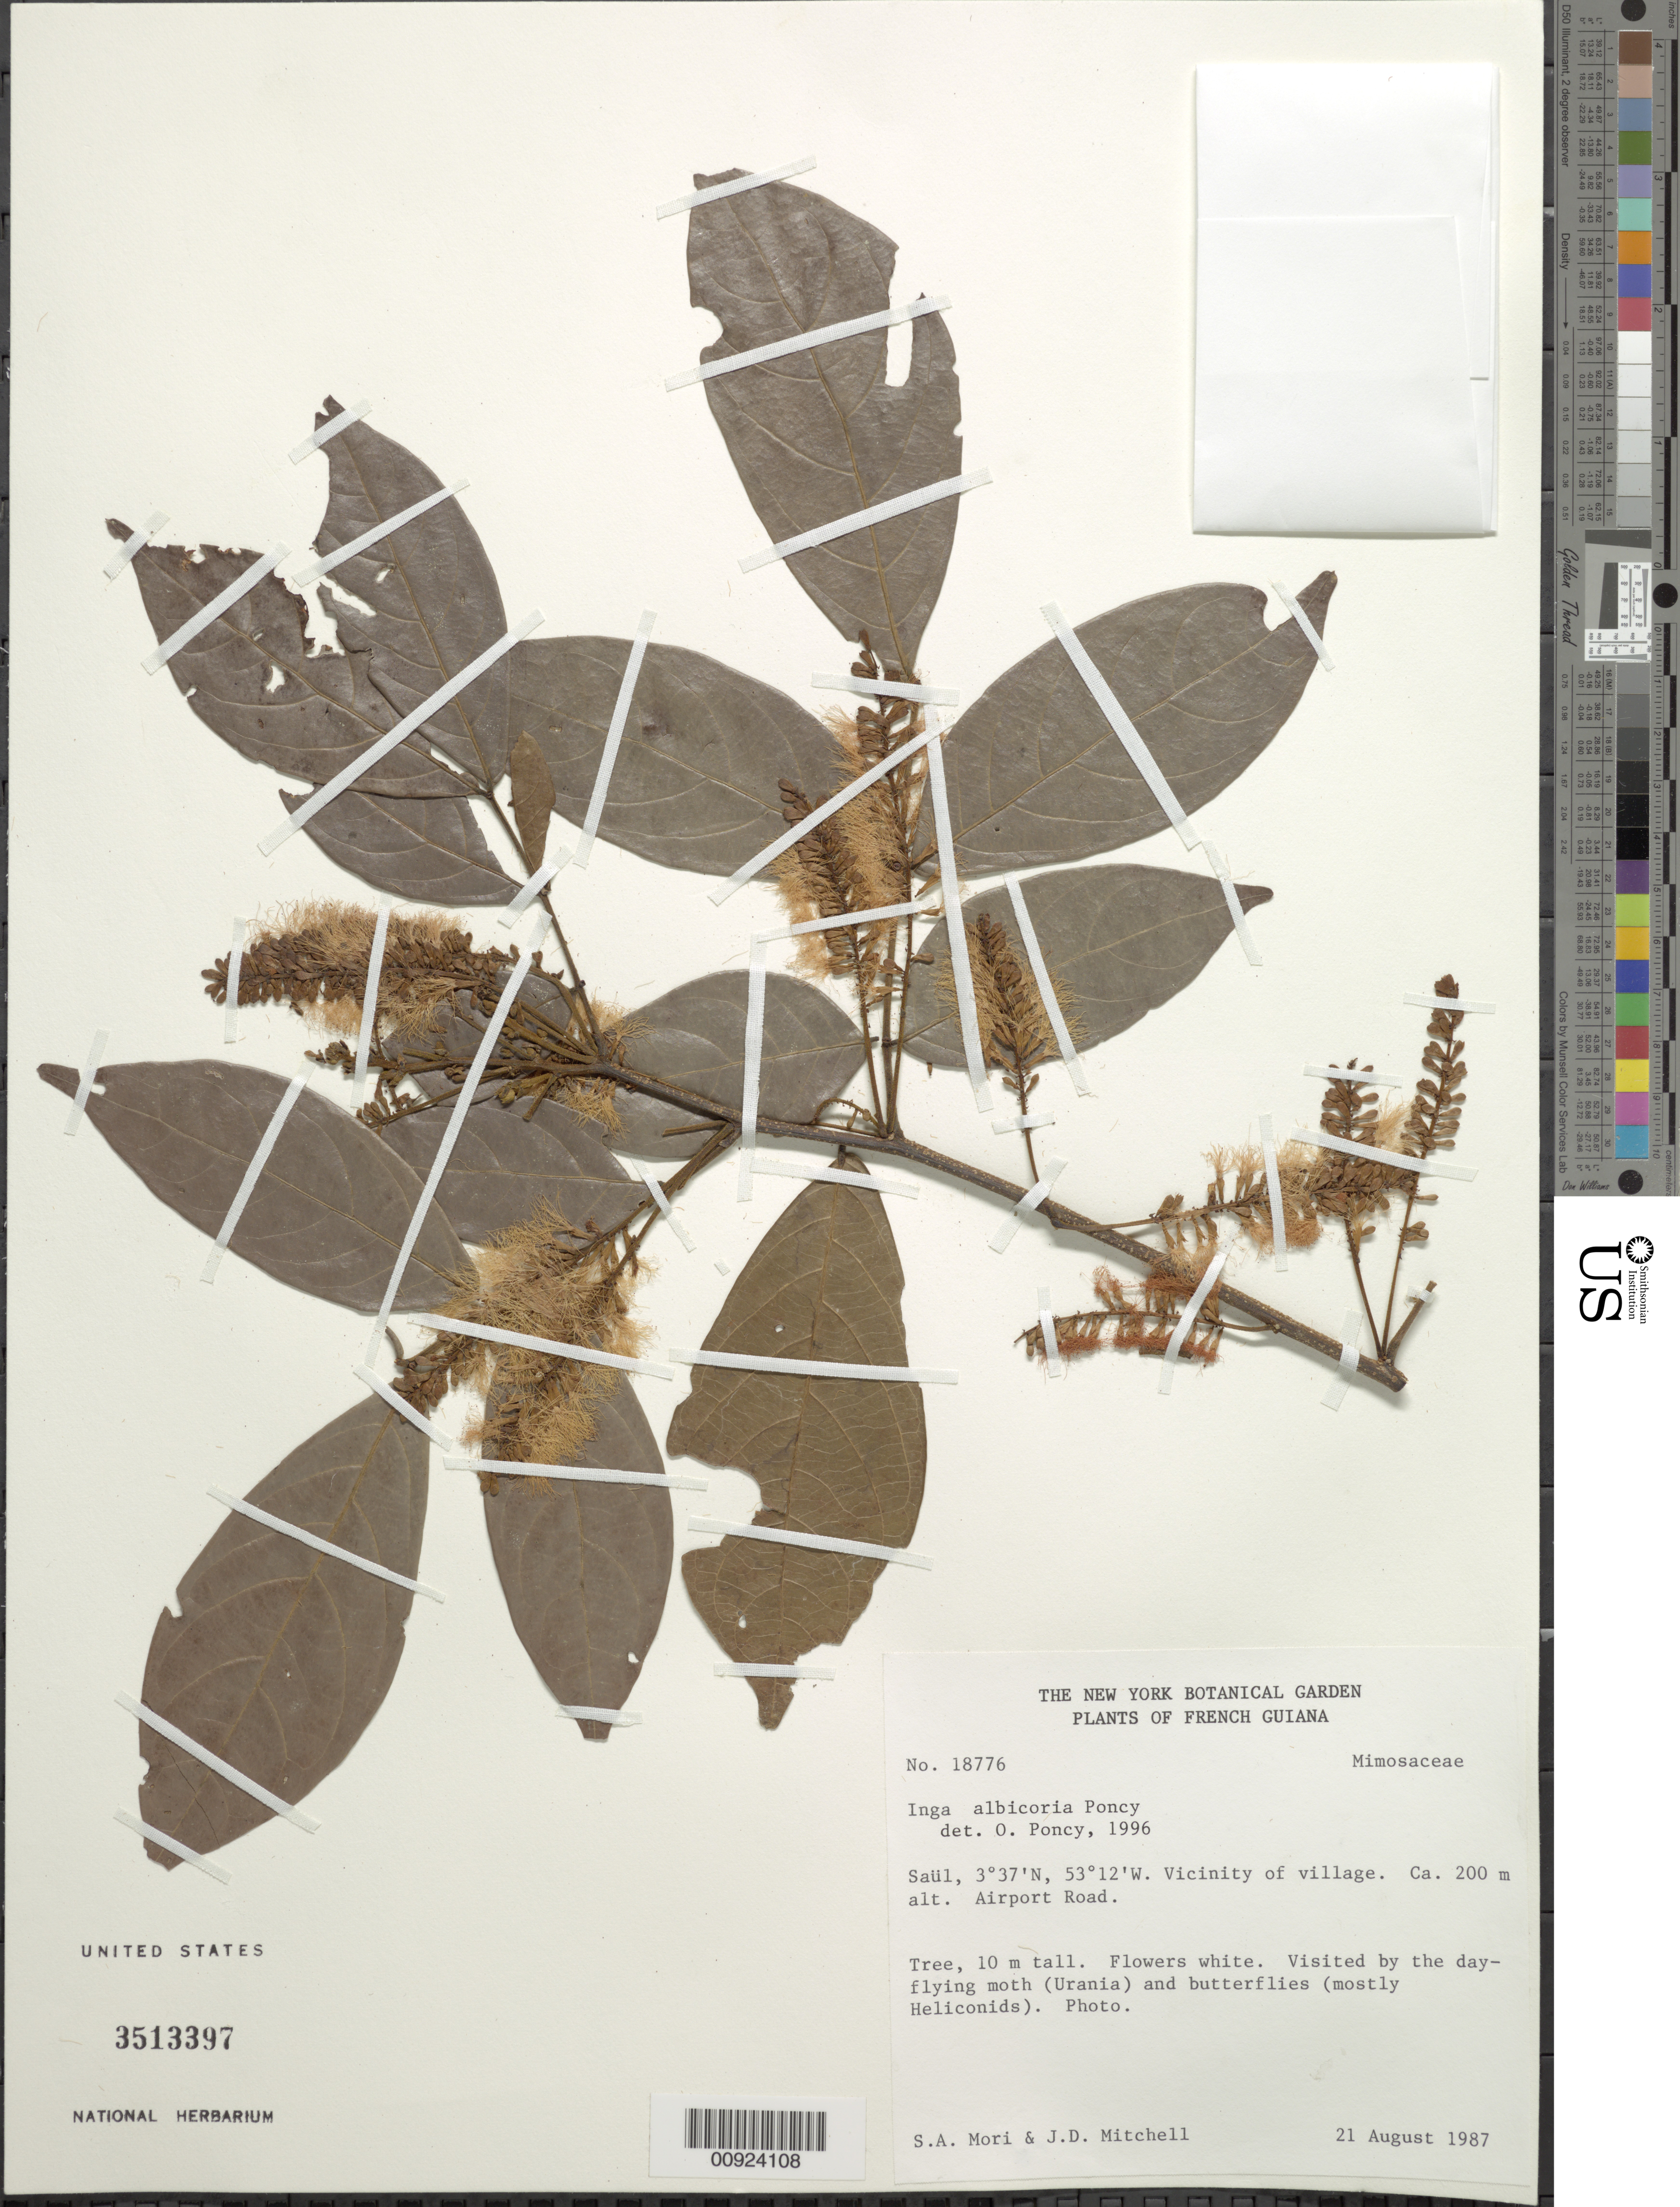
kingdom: Plantae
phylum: Tracheophyta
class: Magnoliopsida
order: Fabales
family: Fabaceae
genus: Inga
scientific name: Inga albicoria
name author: Poncy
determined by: Poncy, O.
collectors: S. Mori & J. D. Mitchell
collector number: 18776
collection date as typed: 21-Aug-87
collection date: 1987-08-21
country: French Guiana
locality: Saül, vic of village. Airport Road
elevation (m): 200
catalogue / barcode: US 3513397